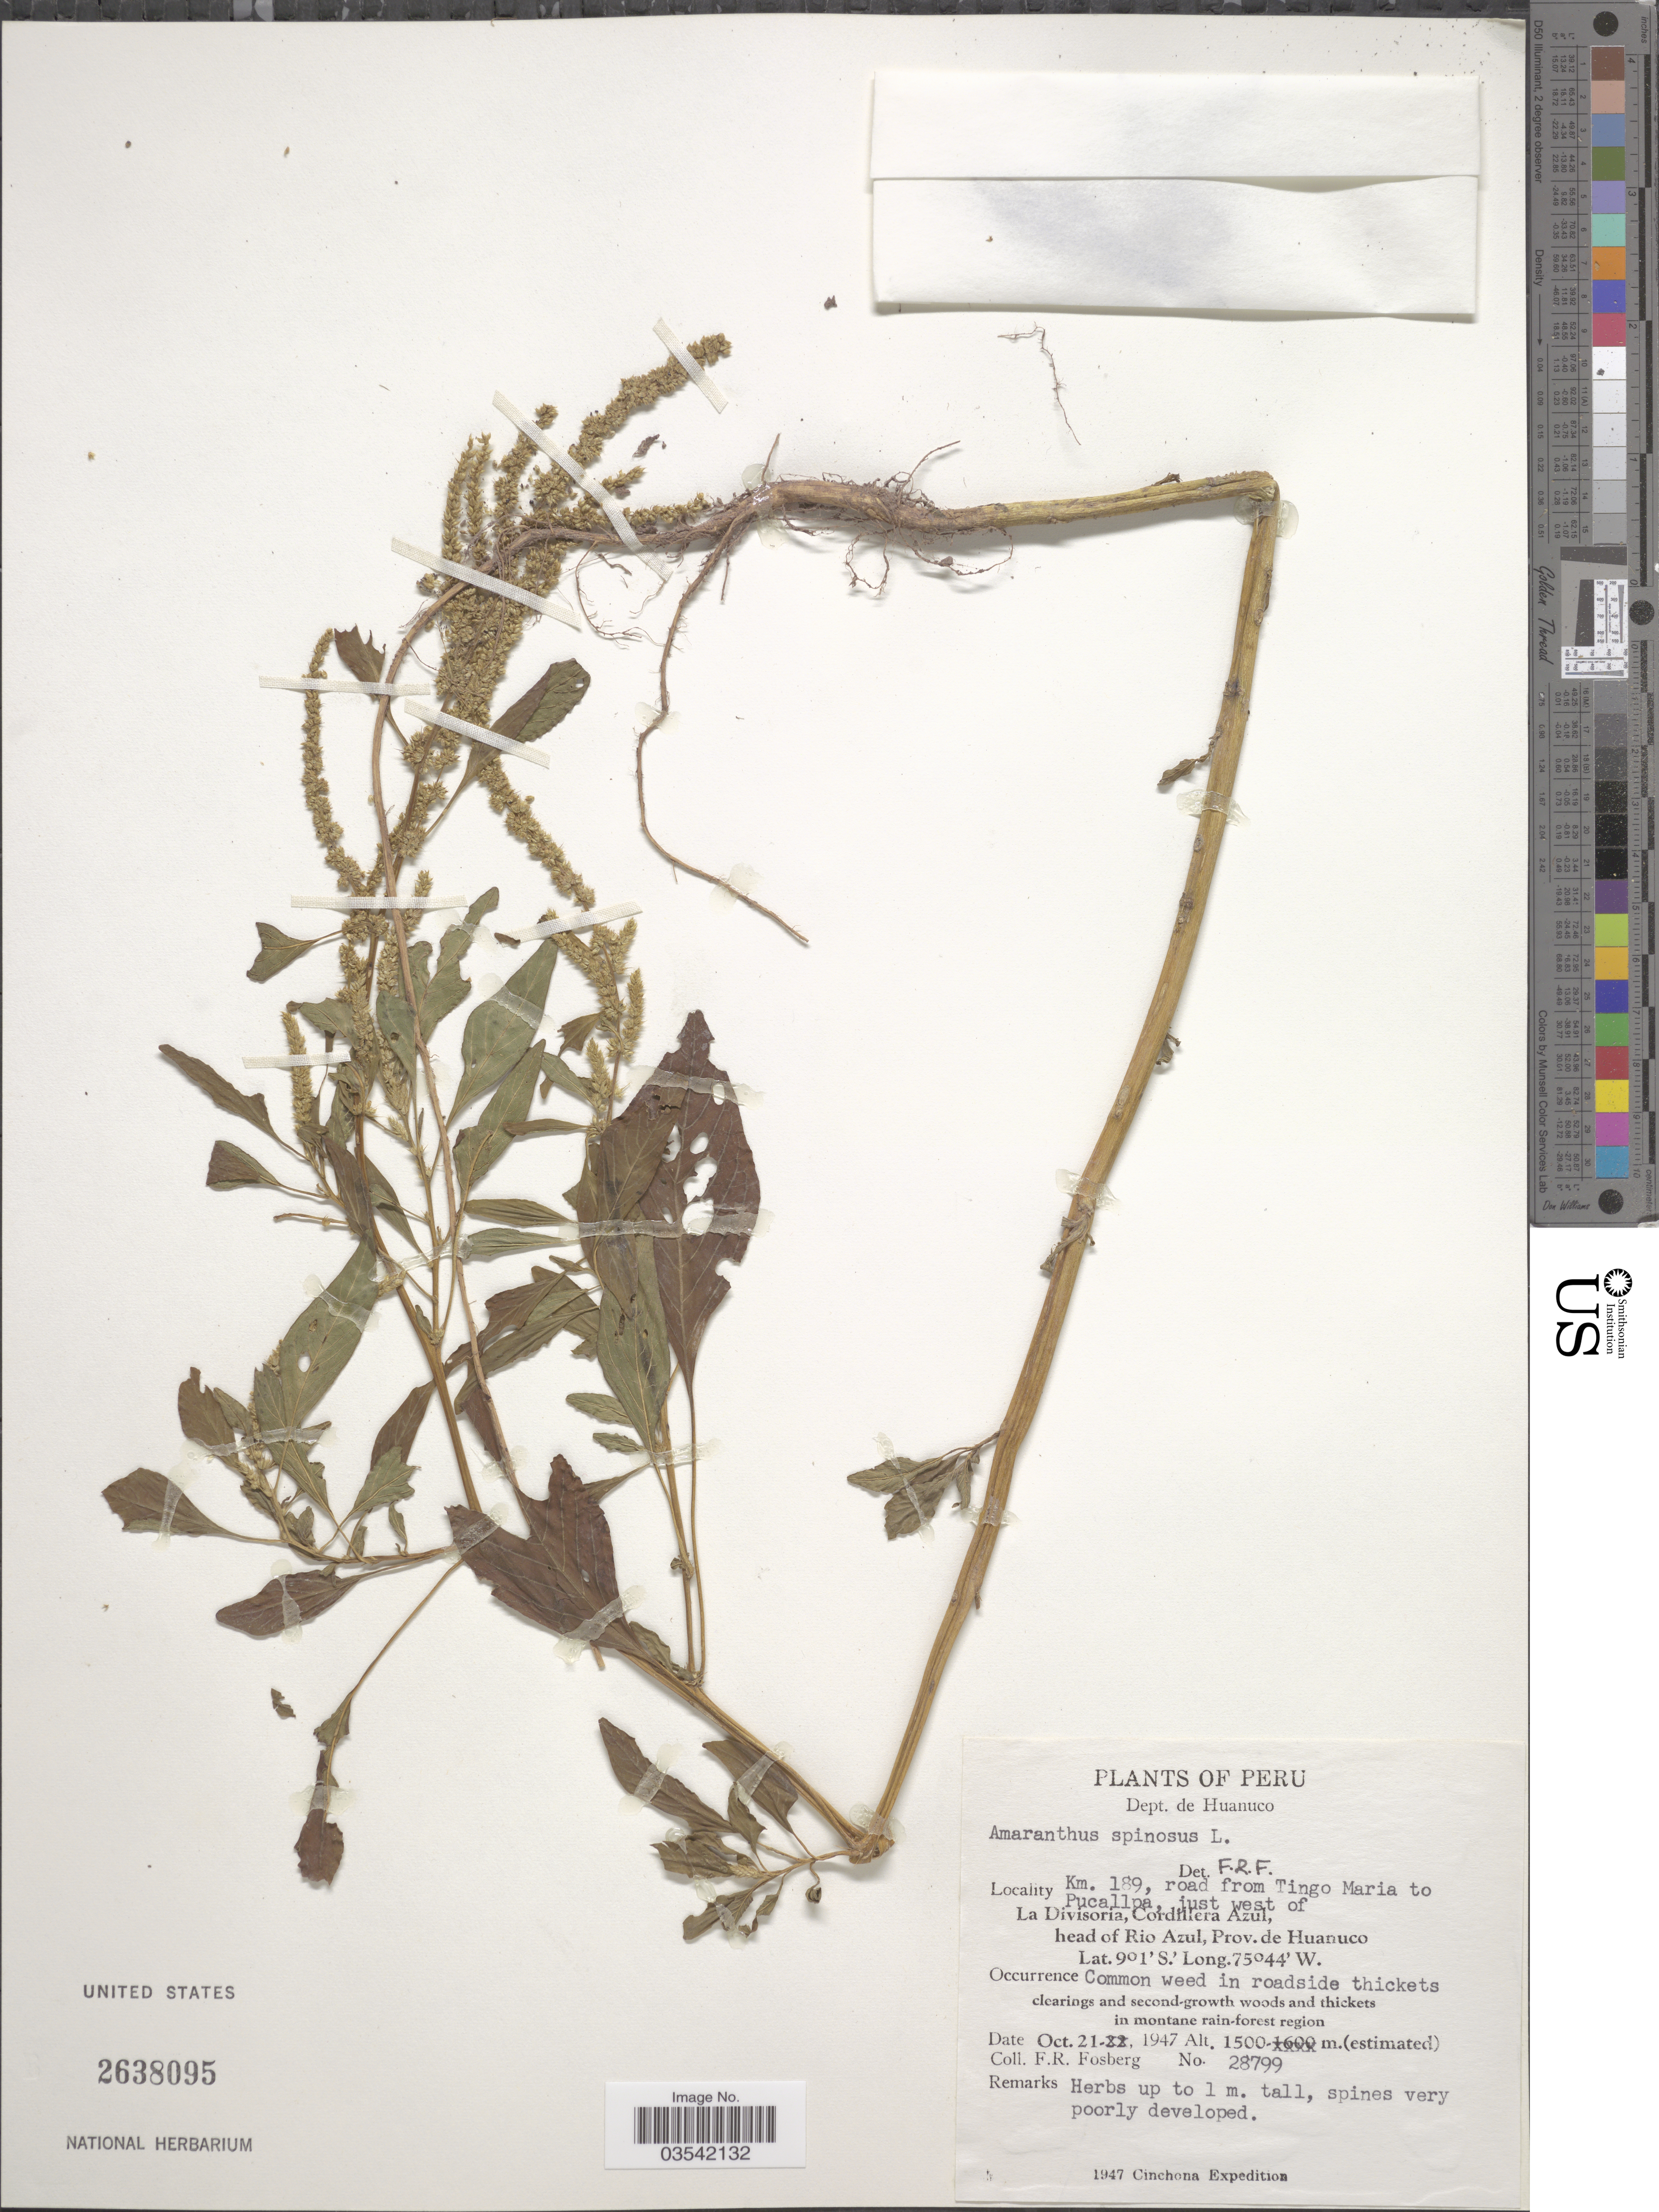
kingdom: Plantae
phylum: Tracheophyta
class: Magnoliopsida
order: Caryophyllales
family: Amaranthaceae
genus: Amaranthus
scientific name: Amaranthus spinosus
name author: L.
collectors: F. R. Fosberg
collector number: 28799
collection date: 1947-10-21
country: Peru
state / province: Huánuco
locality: Dept. de Huanuco. Km. 189, road from Tingo Maria to Pucallpa, just west of La Divisoria, Cordillera Azul, head of Rio Azul.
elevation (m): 1500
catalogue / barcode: US 2638095